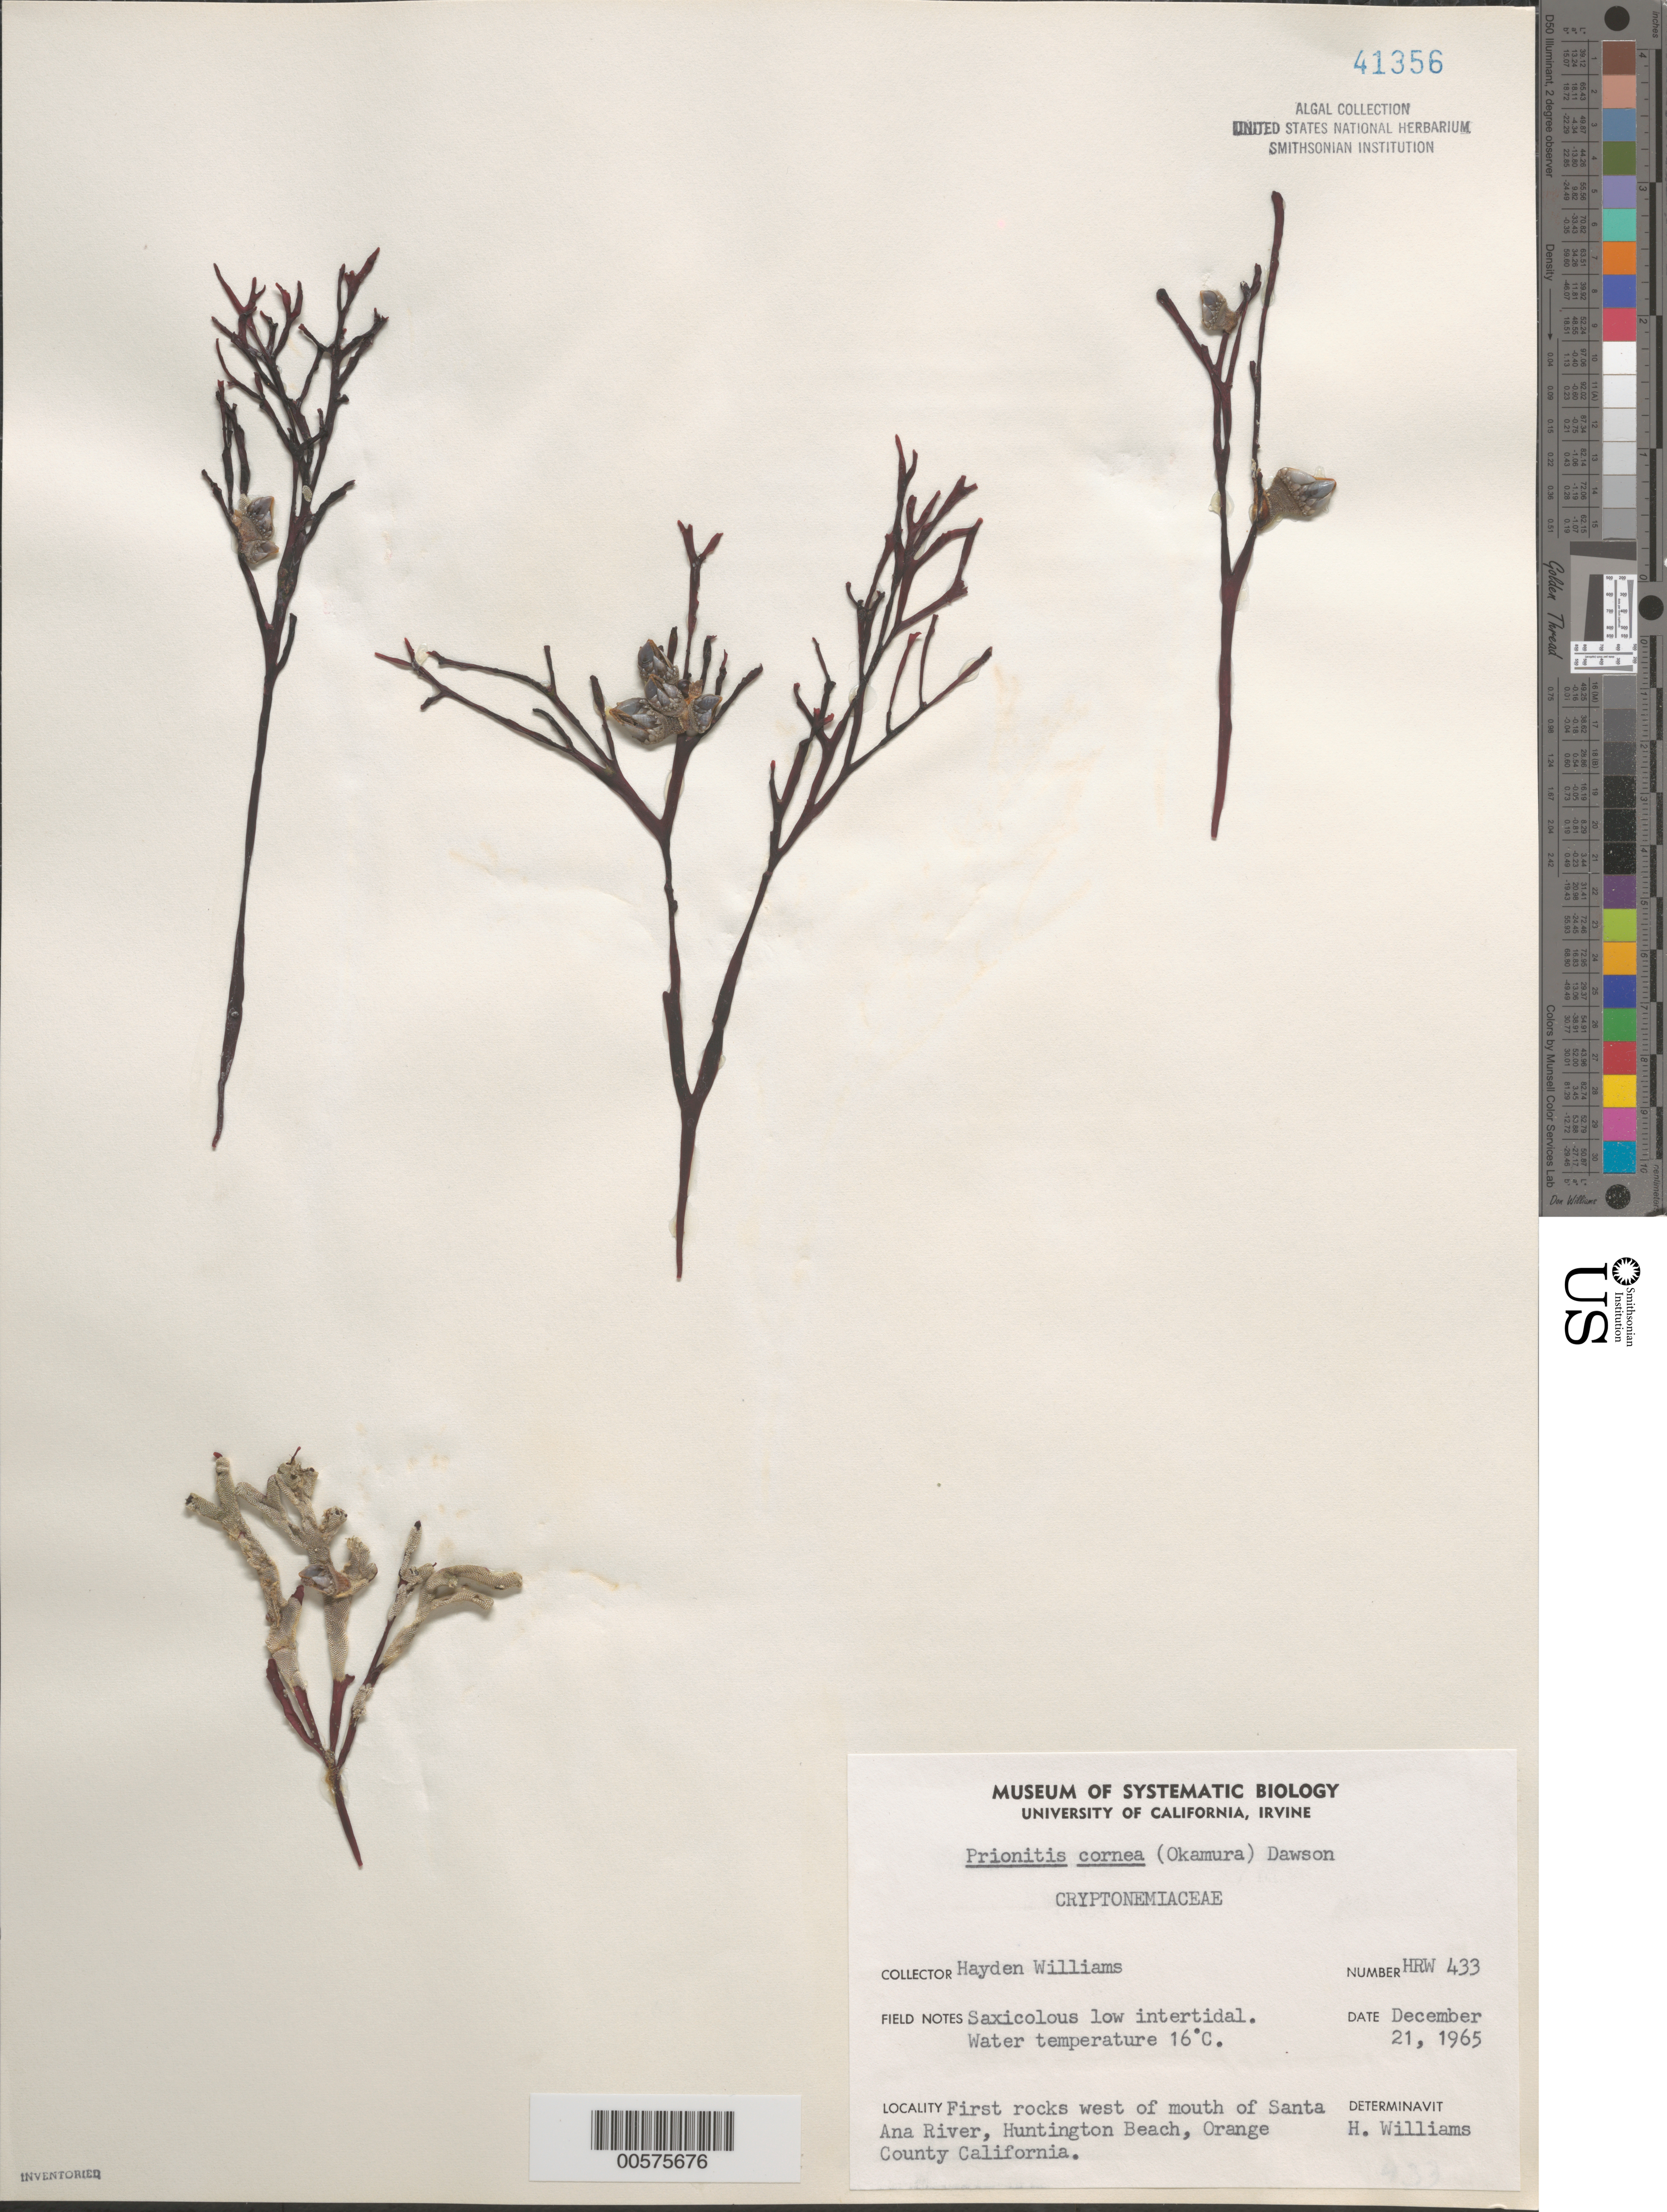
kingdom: Plantae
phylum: Rhodophyta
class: Florideophyceae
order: Halymeniales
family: Halymeniaceae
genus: Grateloupia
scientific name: Grateloupia cornea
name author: Okamura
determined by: Algae name updating Project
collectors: H. R. Williams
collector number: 433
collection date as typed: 21 Dec 1965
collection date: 1965-12-21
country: United States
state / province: California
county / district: Orange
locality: Huntington Beach, west of Santa Ana River mouth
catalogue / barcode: US 41356